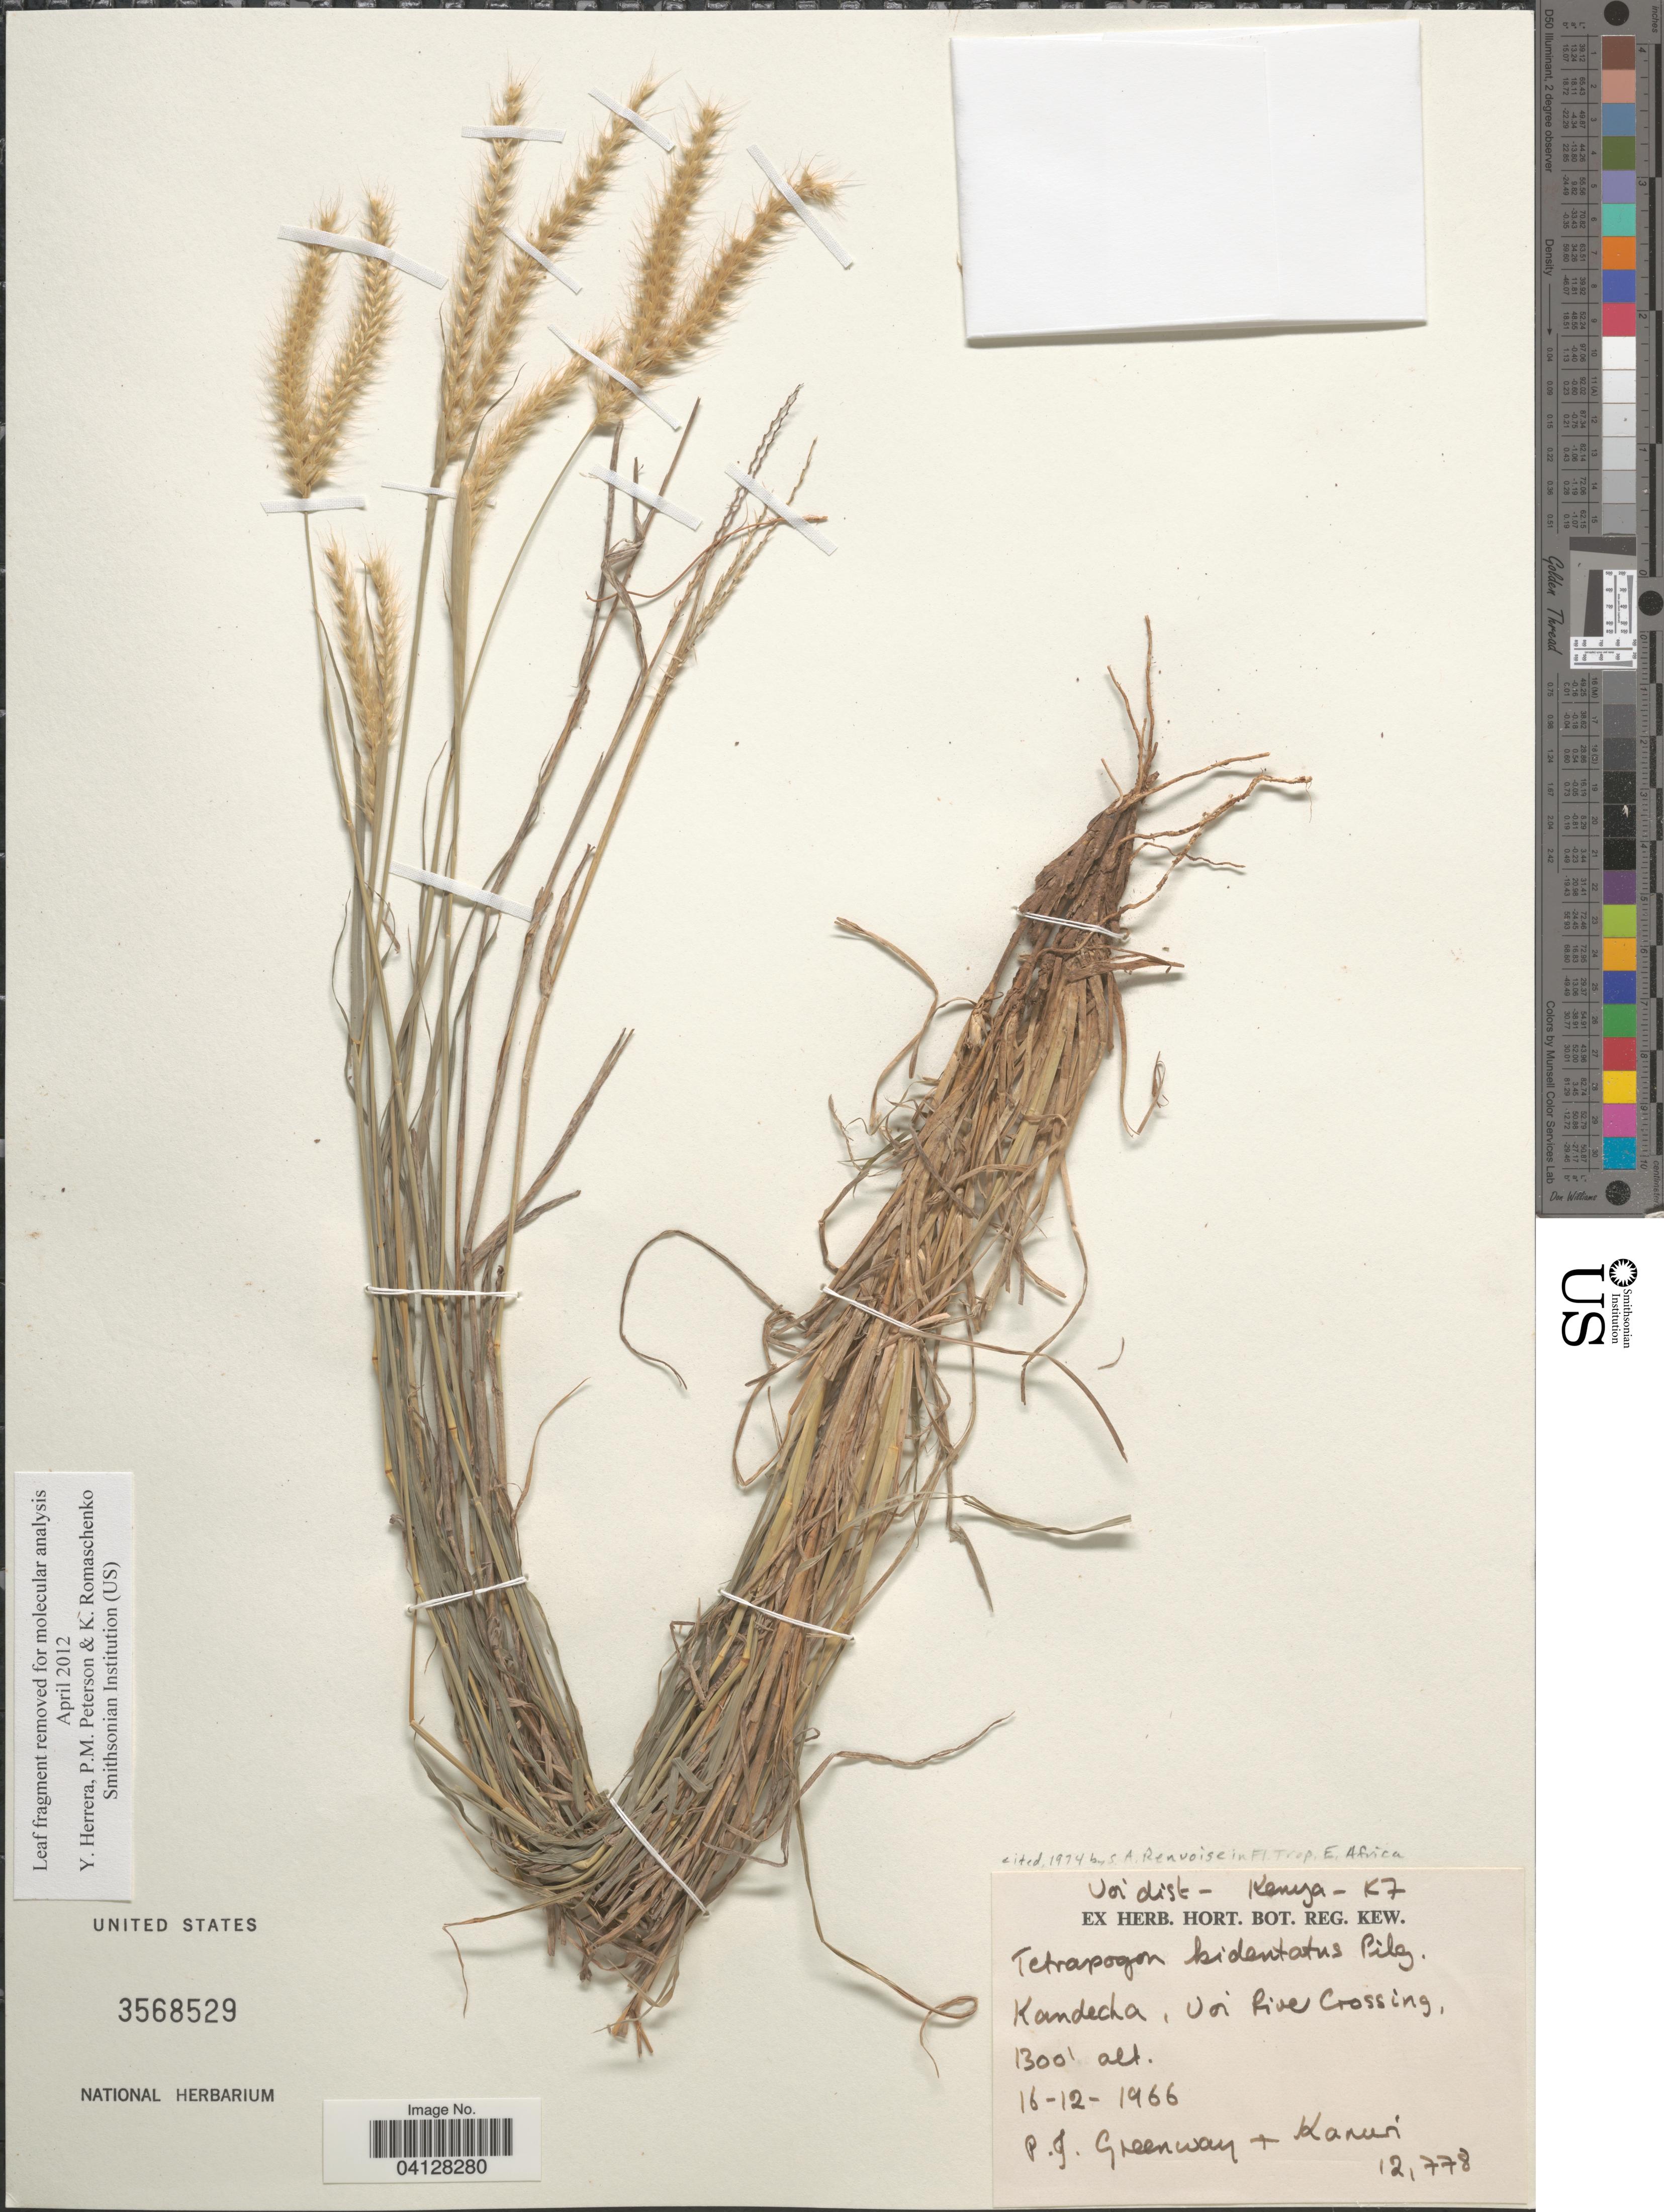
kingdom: Plantae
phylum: Tracheophyta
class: Liliopsida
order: Poales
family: Poaceae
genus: Tetrapogon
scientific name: Tetrapogon bidentatus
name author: Pilg.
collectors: P. J. Greenway & -. Kanuri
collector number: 12778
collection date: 1966-12-16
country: Kenya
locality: Voi dist - Kandecha, Voi River Crossing.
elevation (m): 396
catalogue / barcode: US 3568529